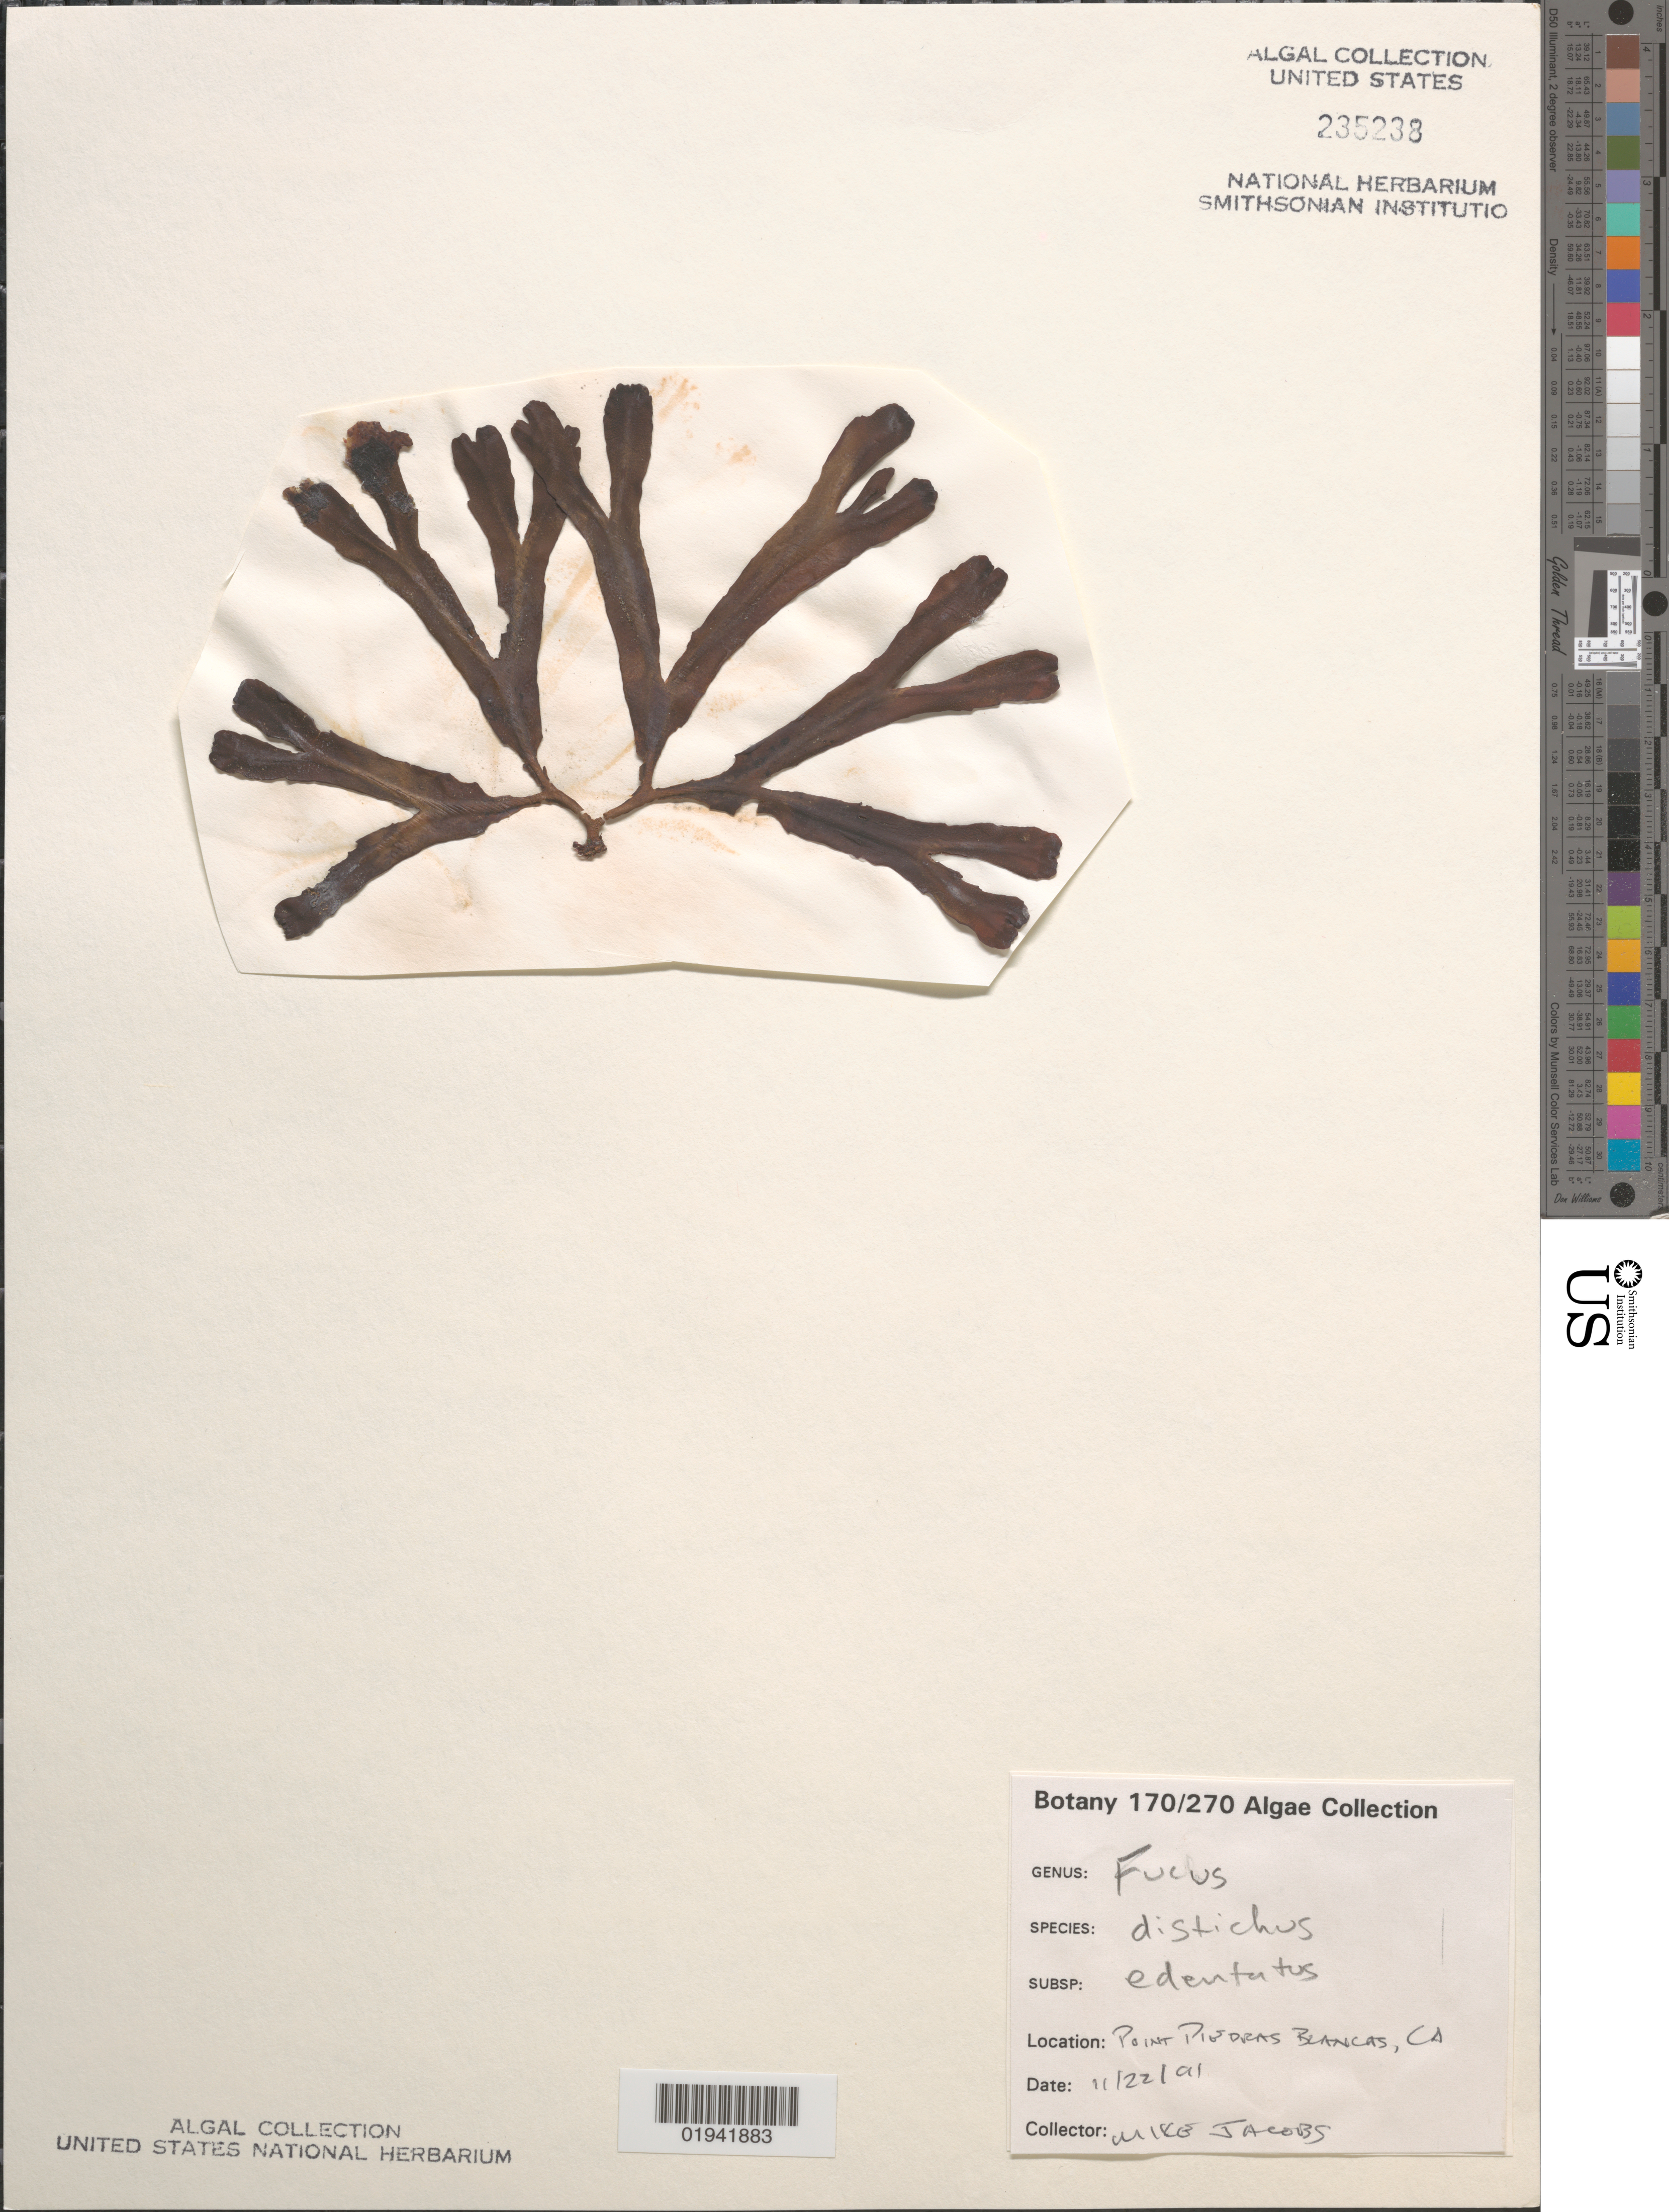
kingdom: Chromista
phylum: Ochrophyta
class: Phaeophyceae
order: Fucales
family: Fucaceae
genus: Fucus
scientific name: Fucus distichus subsp. edentatus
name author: (Bach. Pyl.) H.T. Powell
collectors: M. Jacobs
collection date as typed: Transcribed d/m/y: 22/11/91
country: United States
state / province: California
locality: Point Piedras Blancas.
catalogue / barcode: US 235238